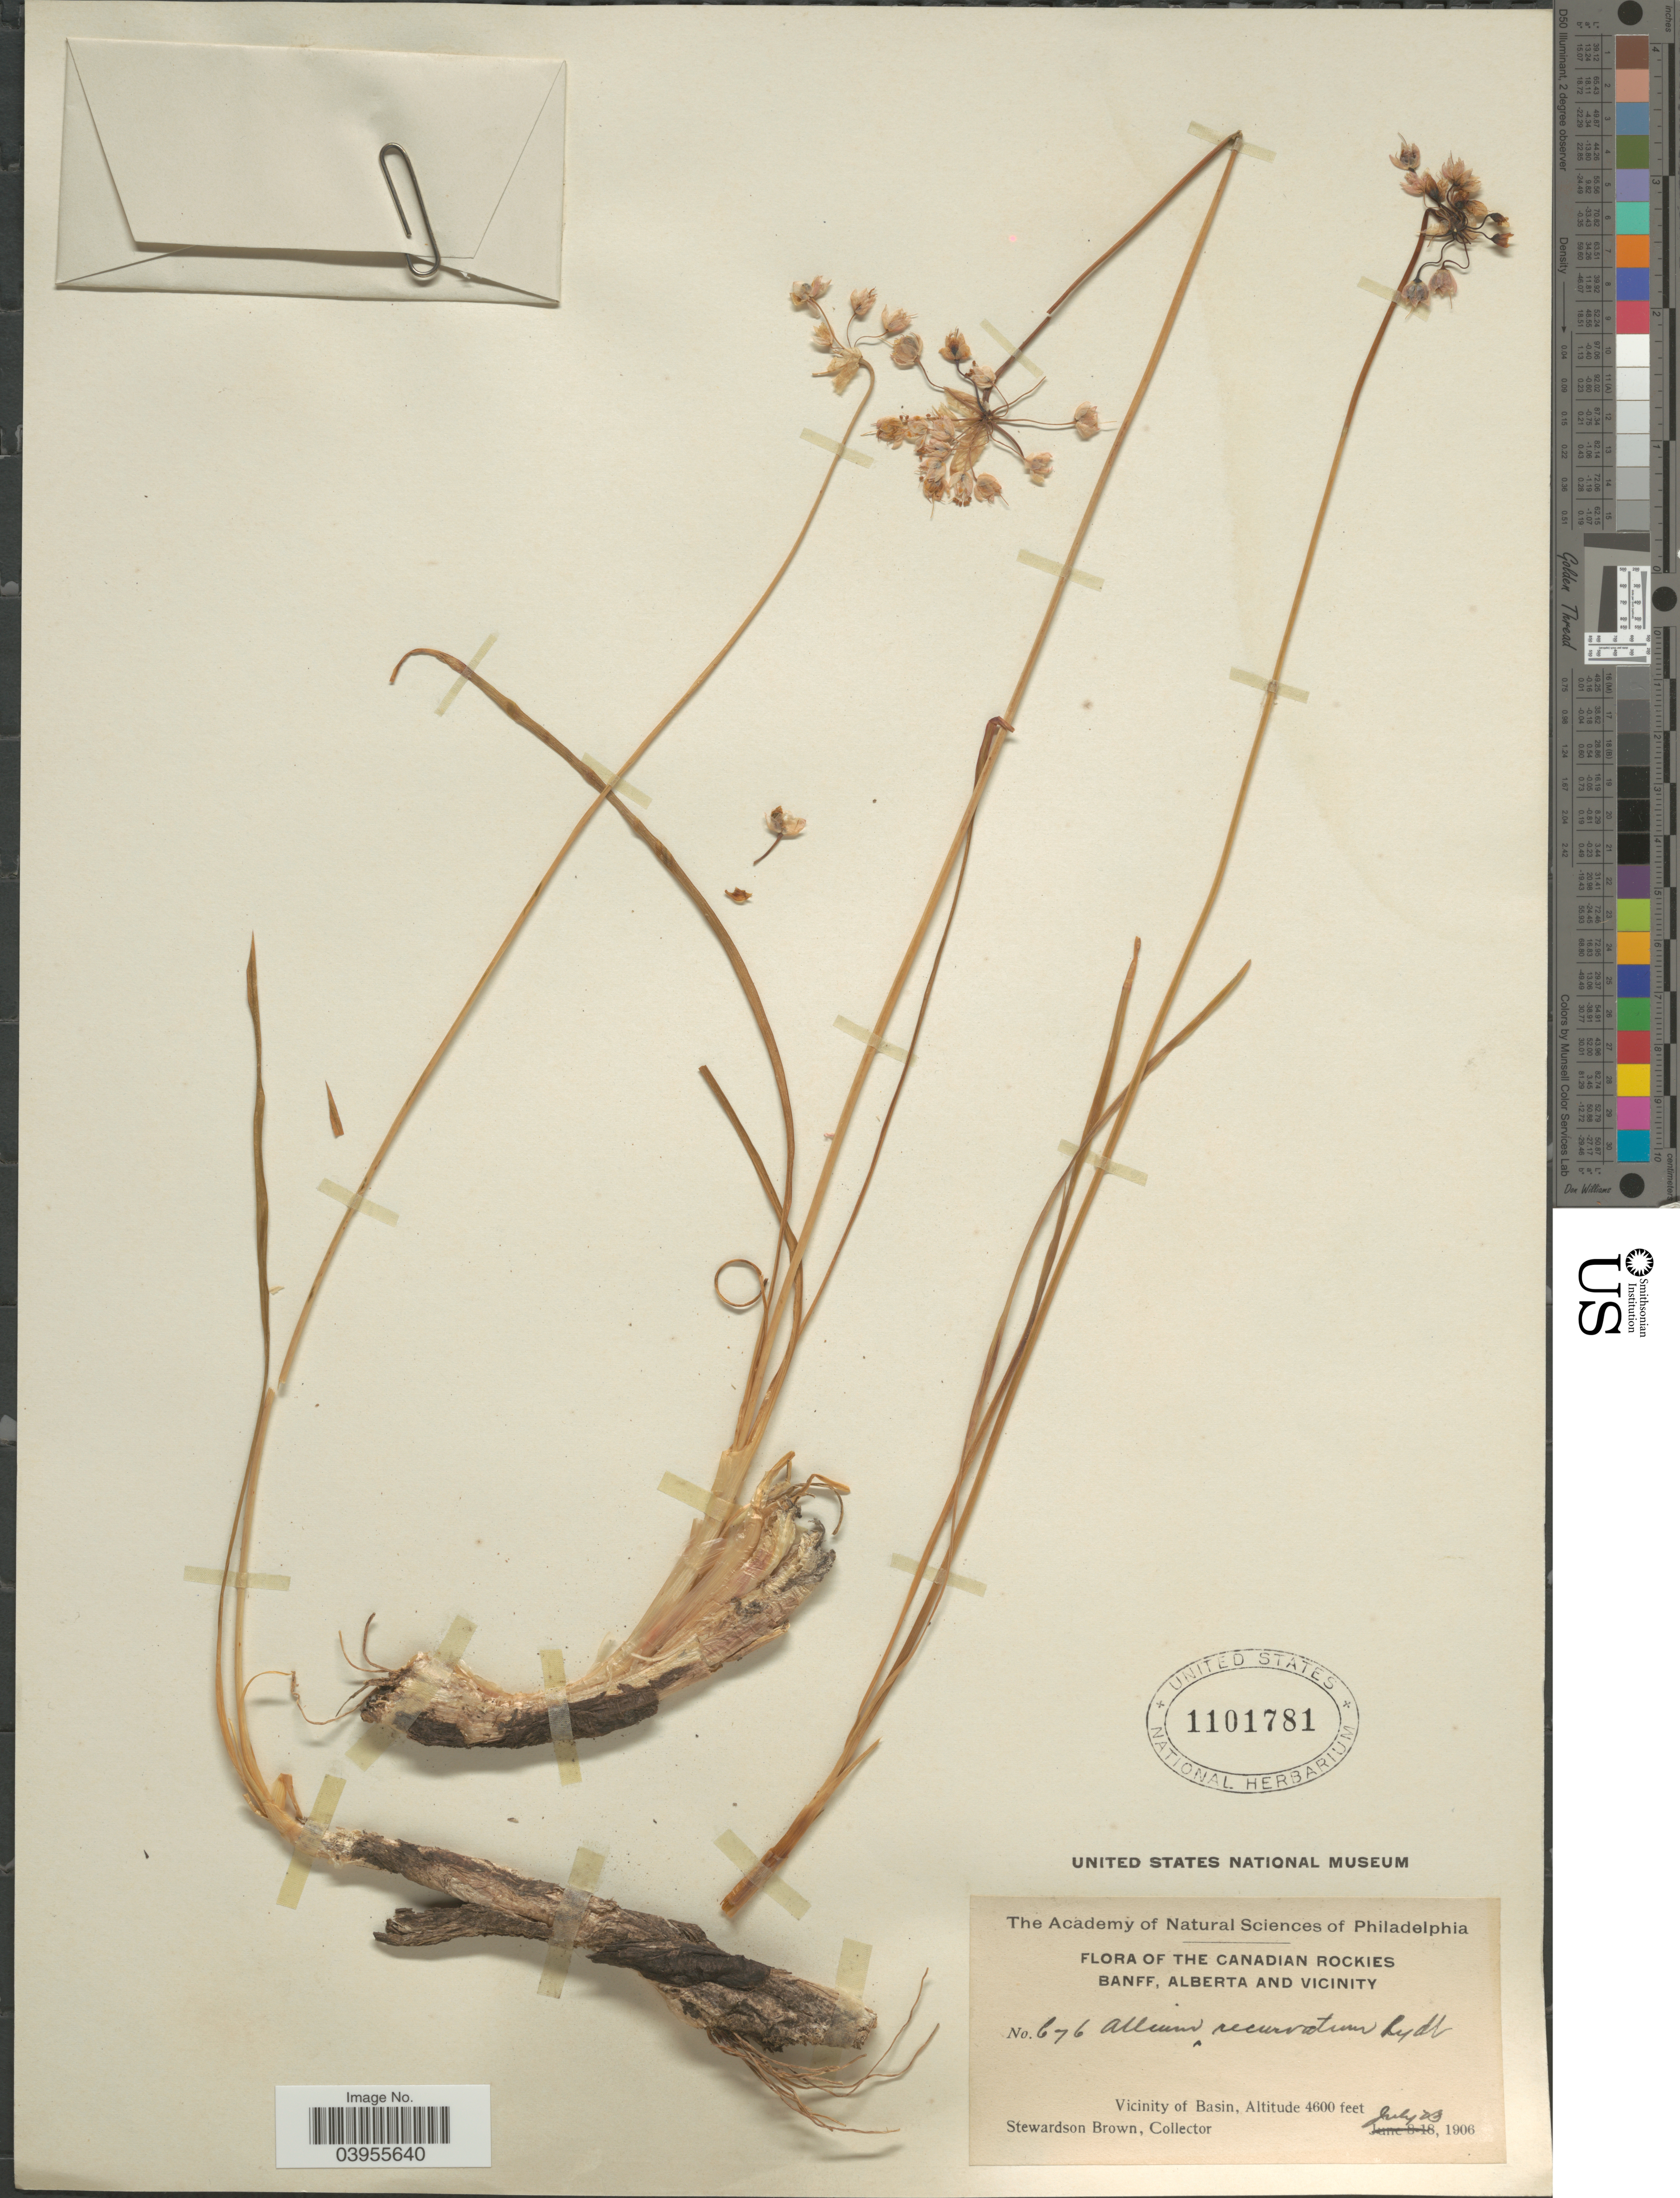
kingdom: Plantae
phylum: Tracheophyta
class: Liliopsida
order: Asparagales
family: Amaryllidaceae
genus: Allium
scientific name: Allium cernuum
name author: Roth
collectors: S. Brown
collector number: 676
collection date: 1906-07-23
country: Canada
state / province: Alberta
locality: The Canadian Rockies, Banff, and Vicinity. Vicinity of Basin.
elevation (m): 1402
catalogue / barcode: US 1101781